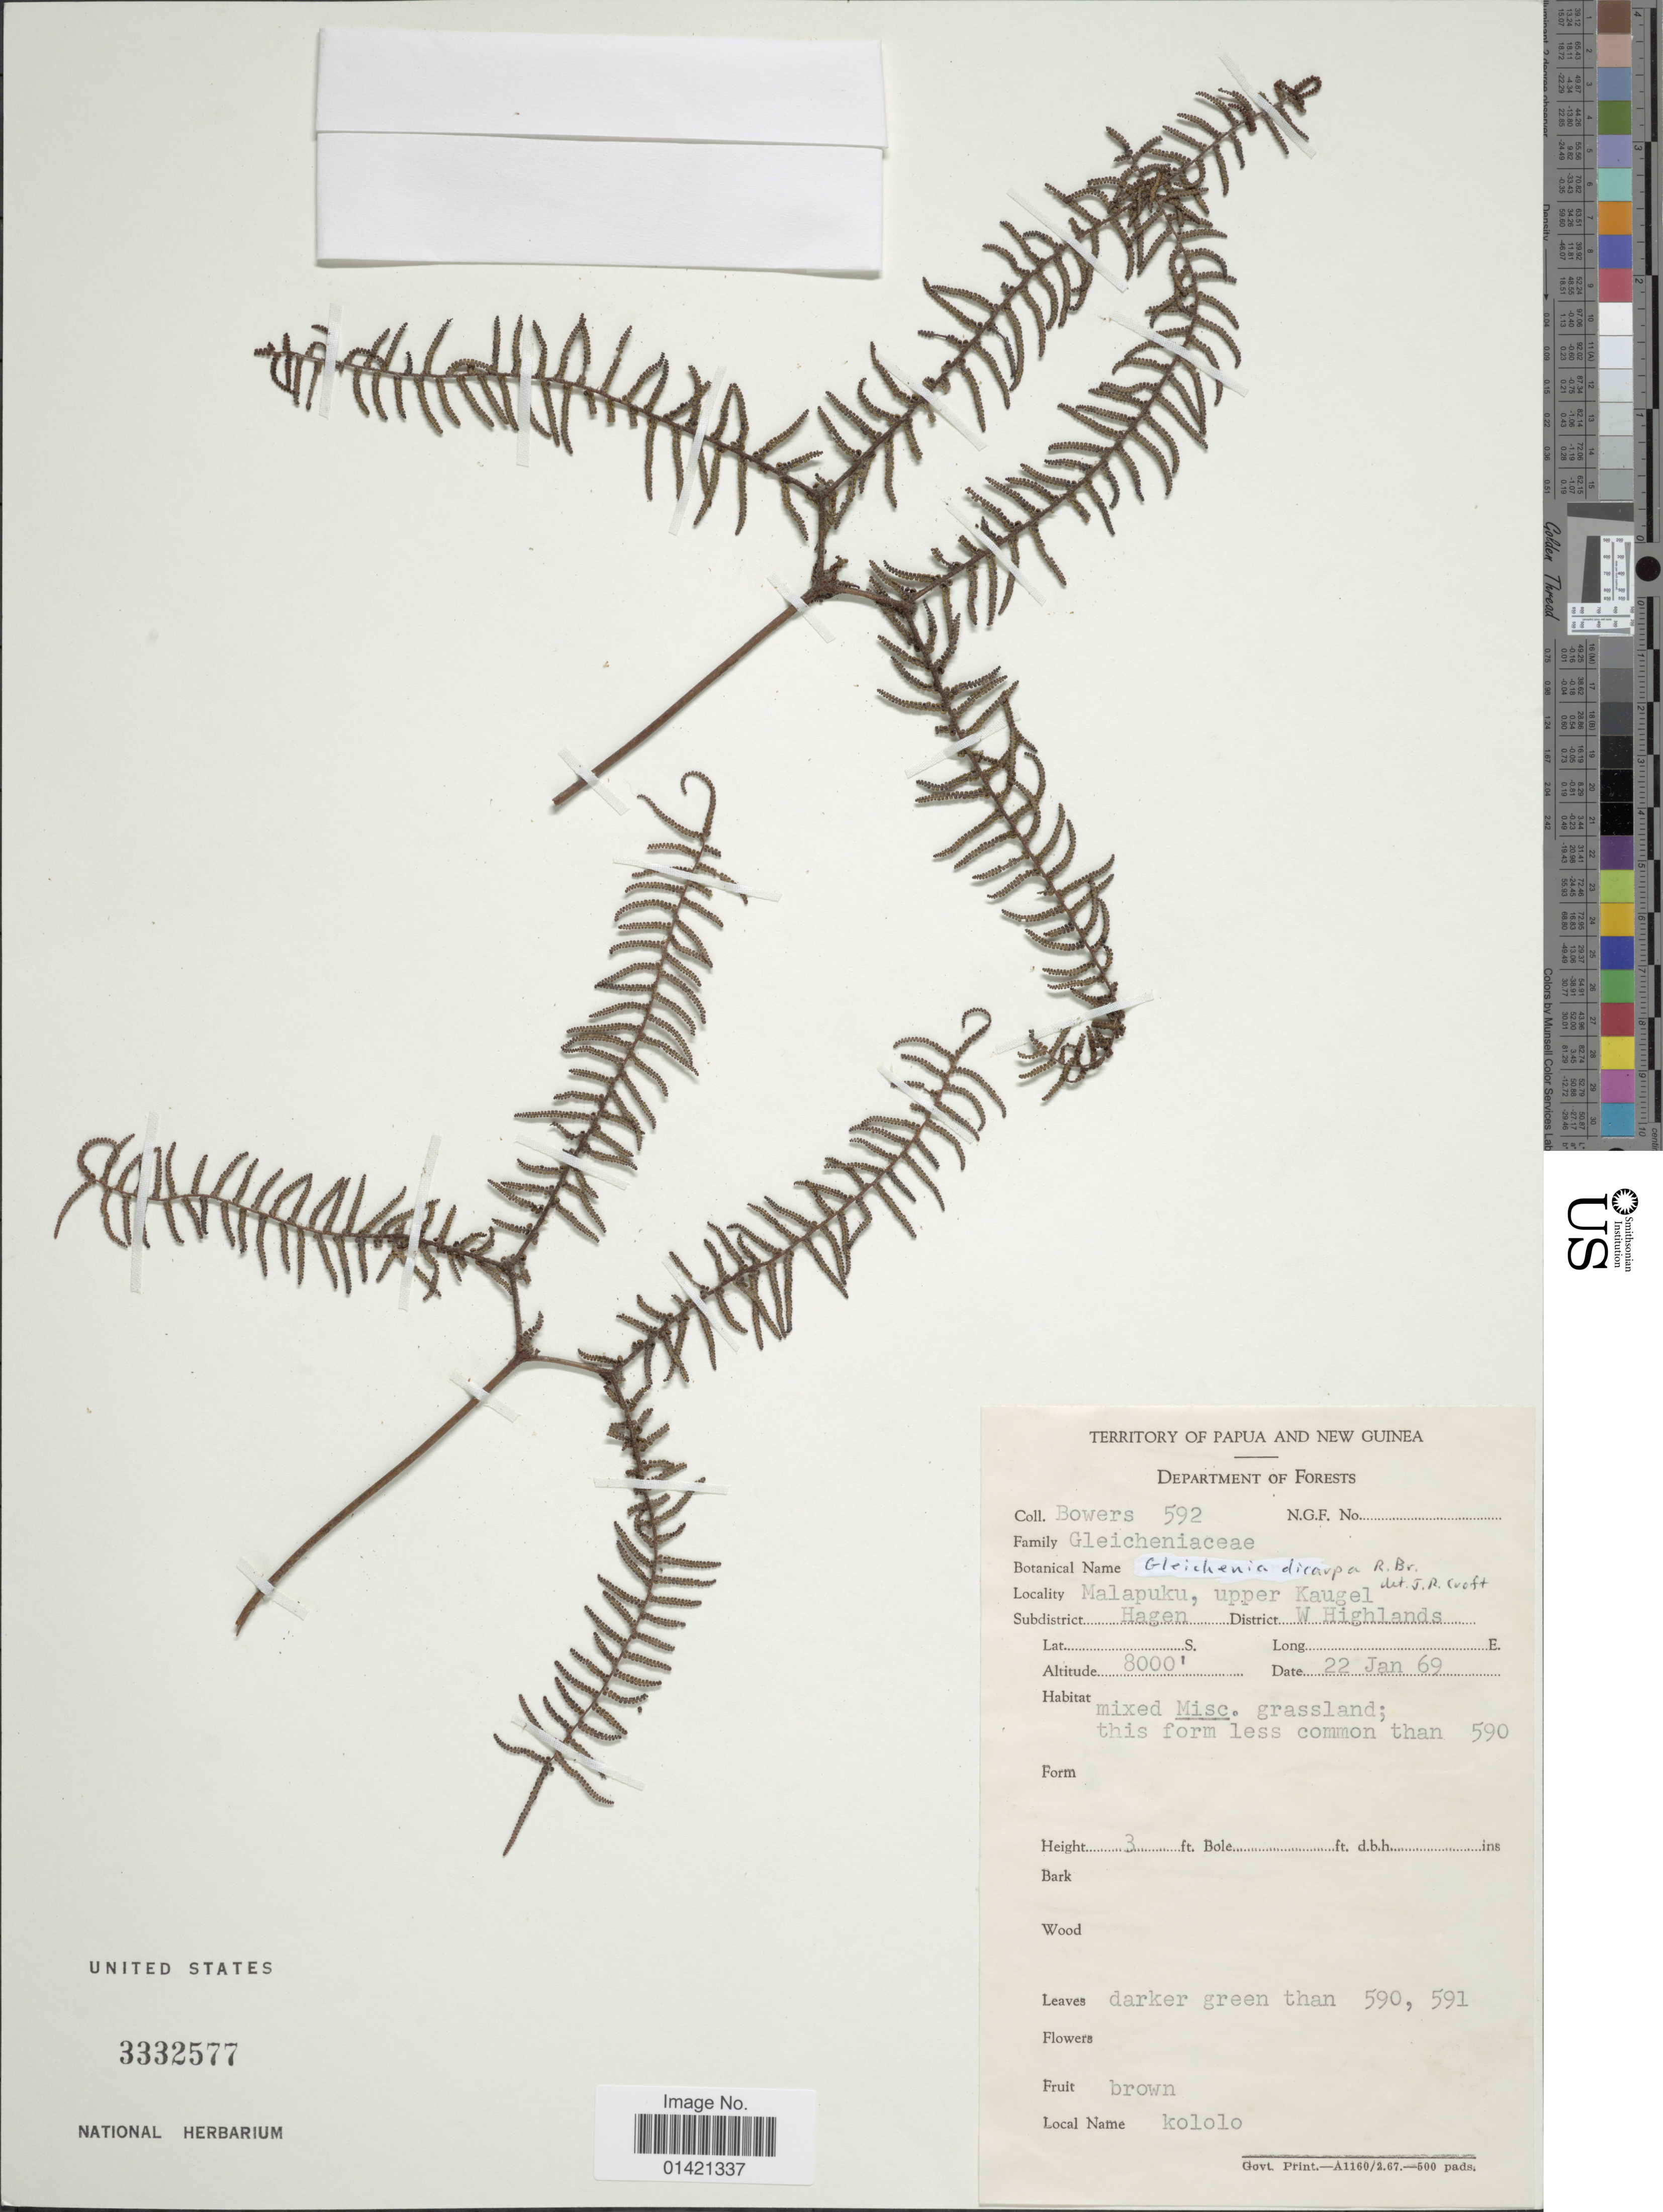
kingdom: Plantae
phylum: Tracheophyta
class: Polypodiopsida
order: Gleicheniales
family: Gleicheniaceae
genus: Gleichenia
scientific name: Gleichenia dicarpa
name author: R. Br.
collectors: -. Bowers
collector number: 592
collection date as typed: Transcribed d/m/y: 22/1/69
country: Papua New Guinea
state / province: Western Highlands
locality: Malapuku, upper Kaugel. Subdistrict Hagen. District W. Highlands.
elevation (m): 2438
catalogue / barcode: US 3332577